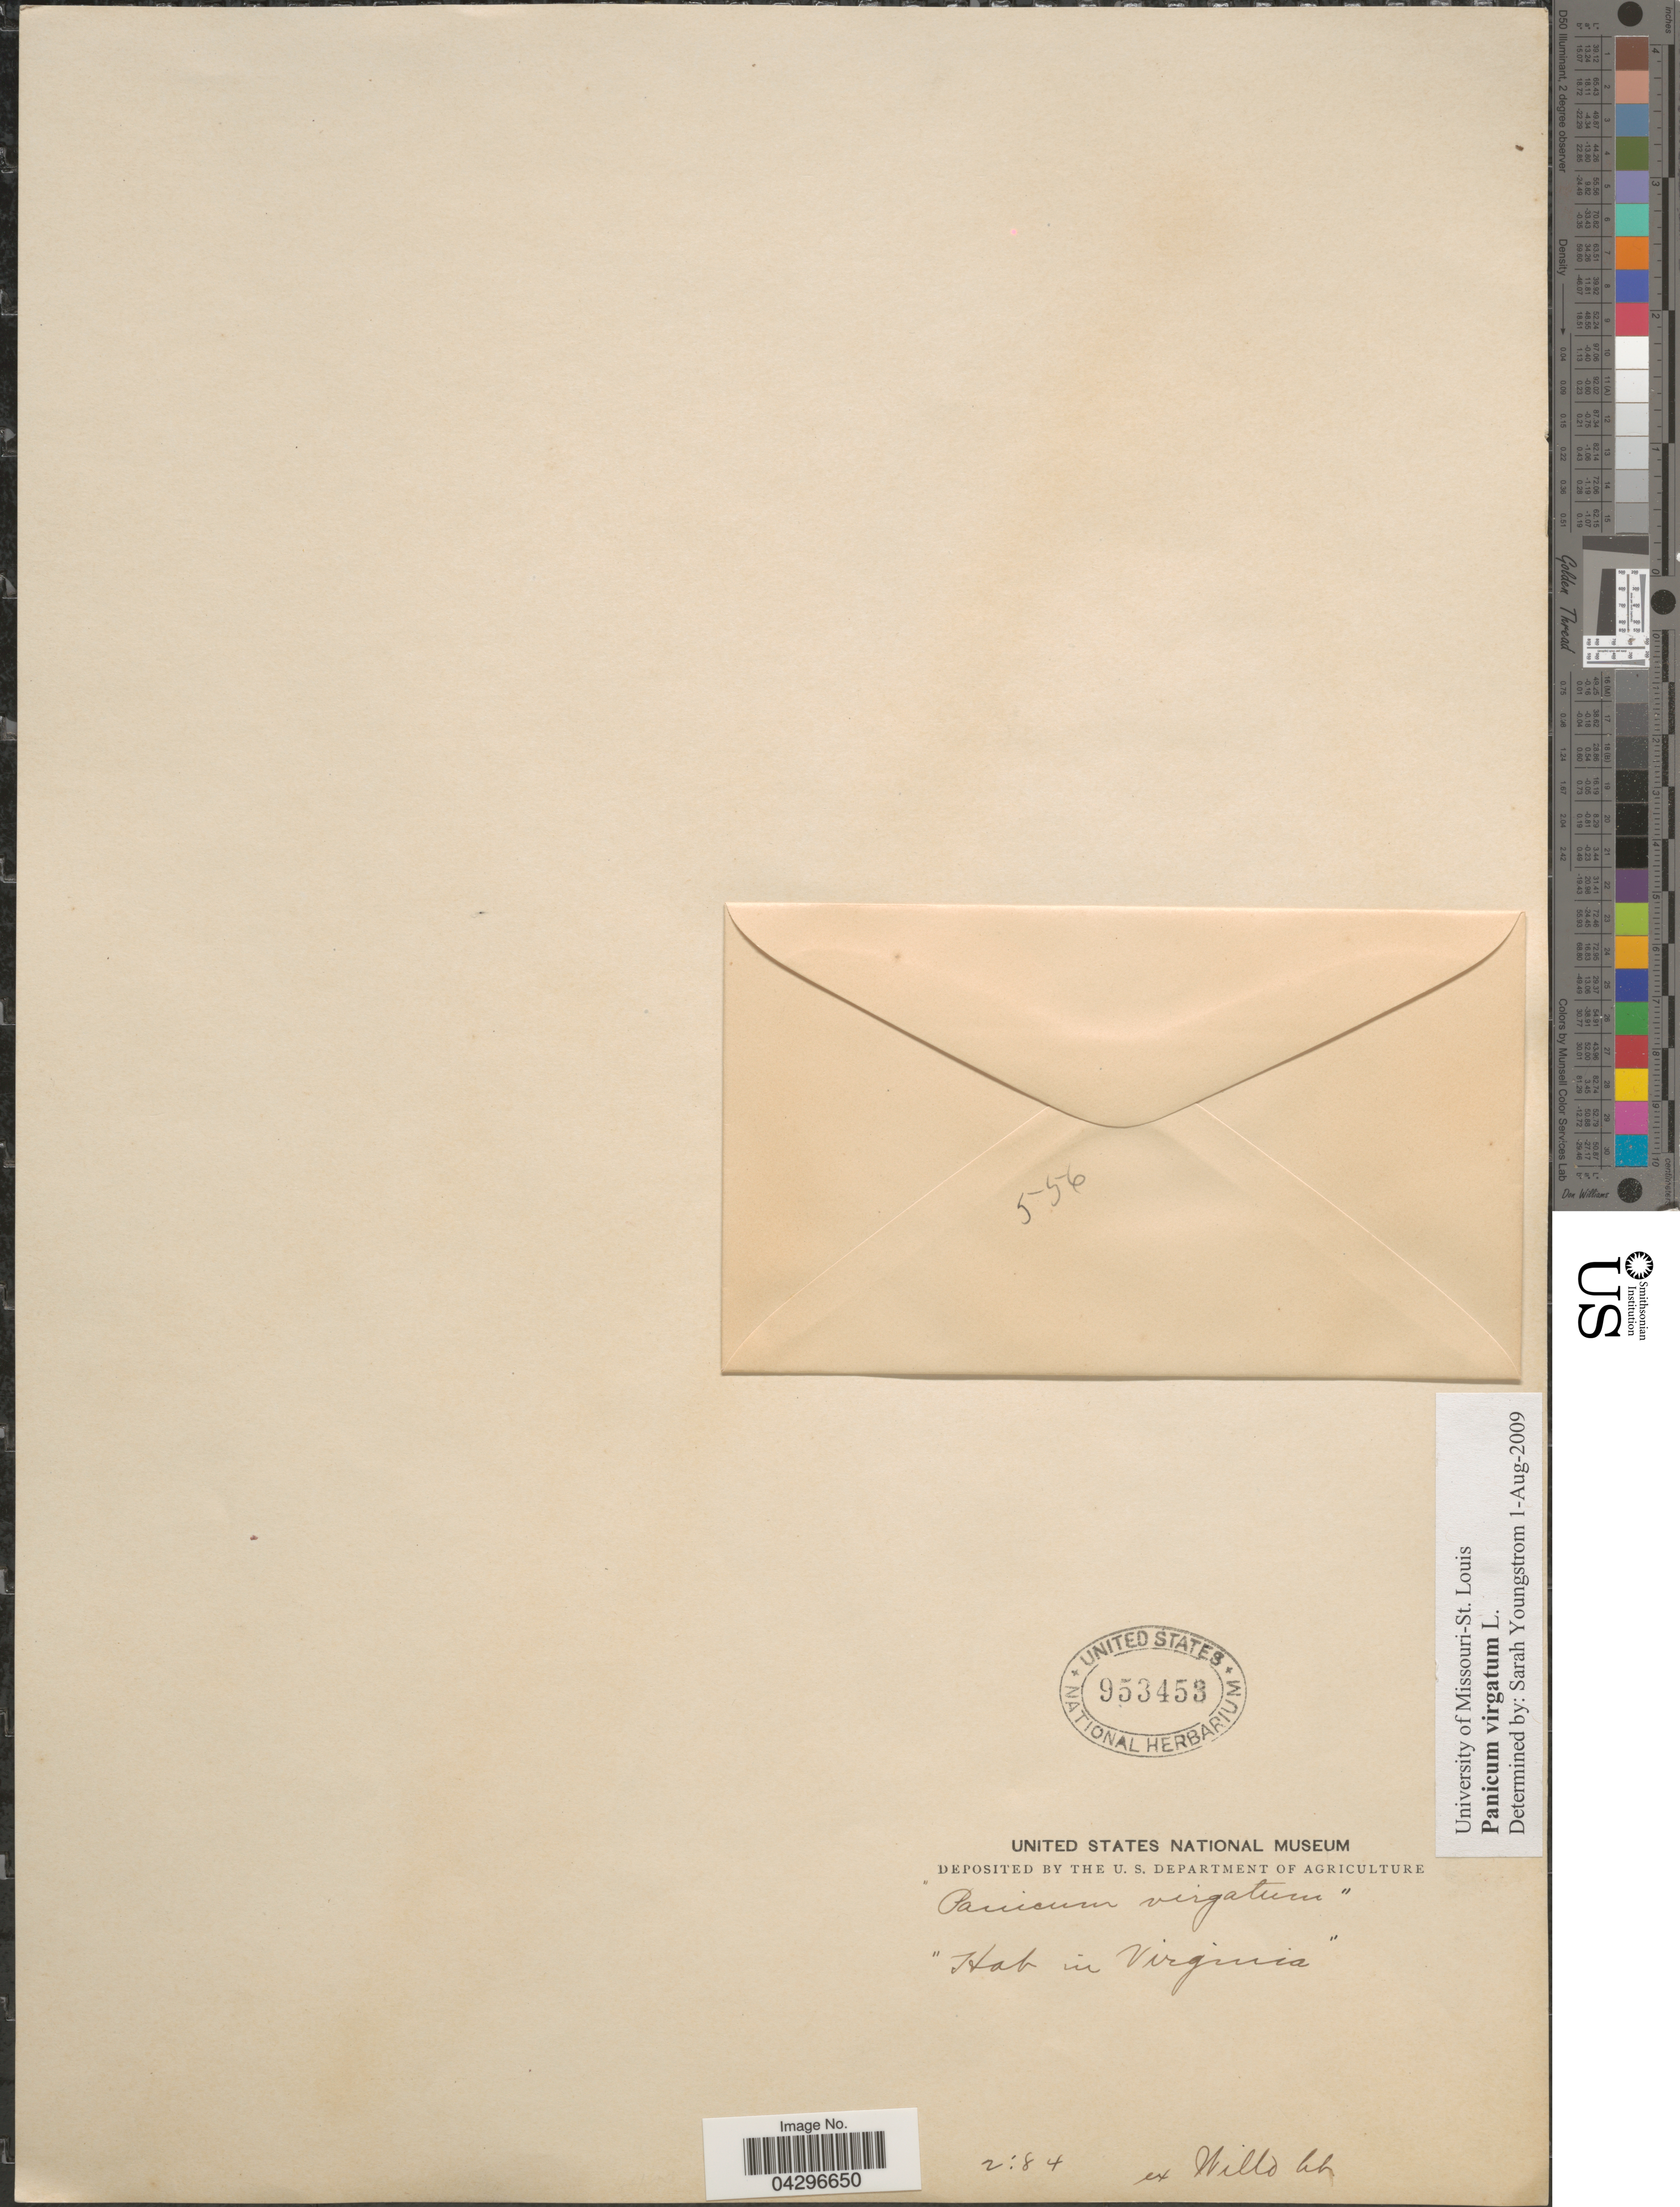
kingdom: Plantae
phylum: Tracheophyta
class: Liliopsida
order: Poales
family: Poaceae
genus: Panicum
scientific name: Panicum virgatum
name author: L.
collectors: Ex herb. Willd.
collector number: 556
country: United States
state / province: Virginia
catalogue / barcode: US 953453